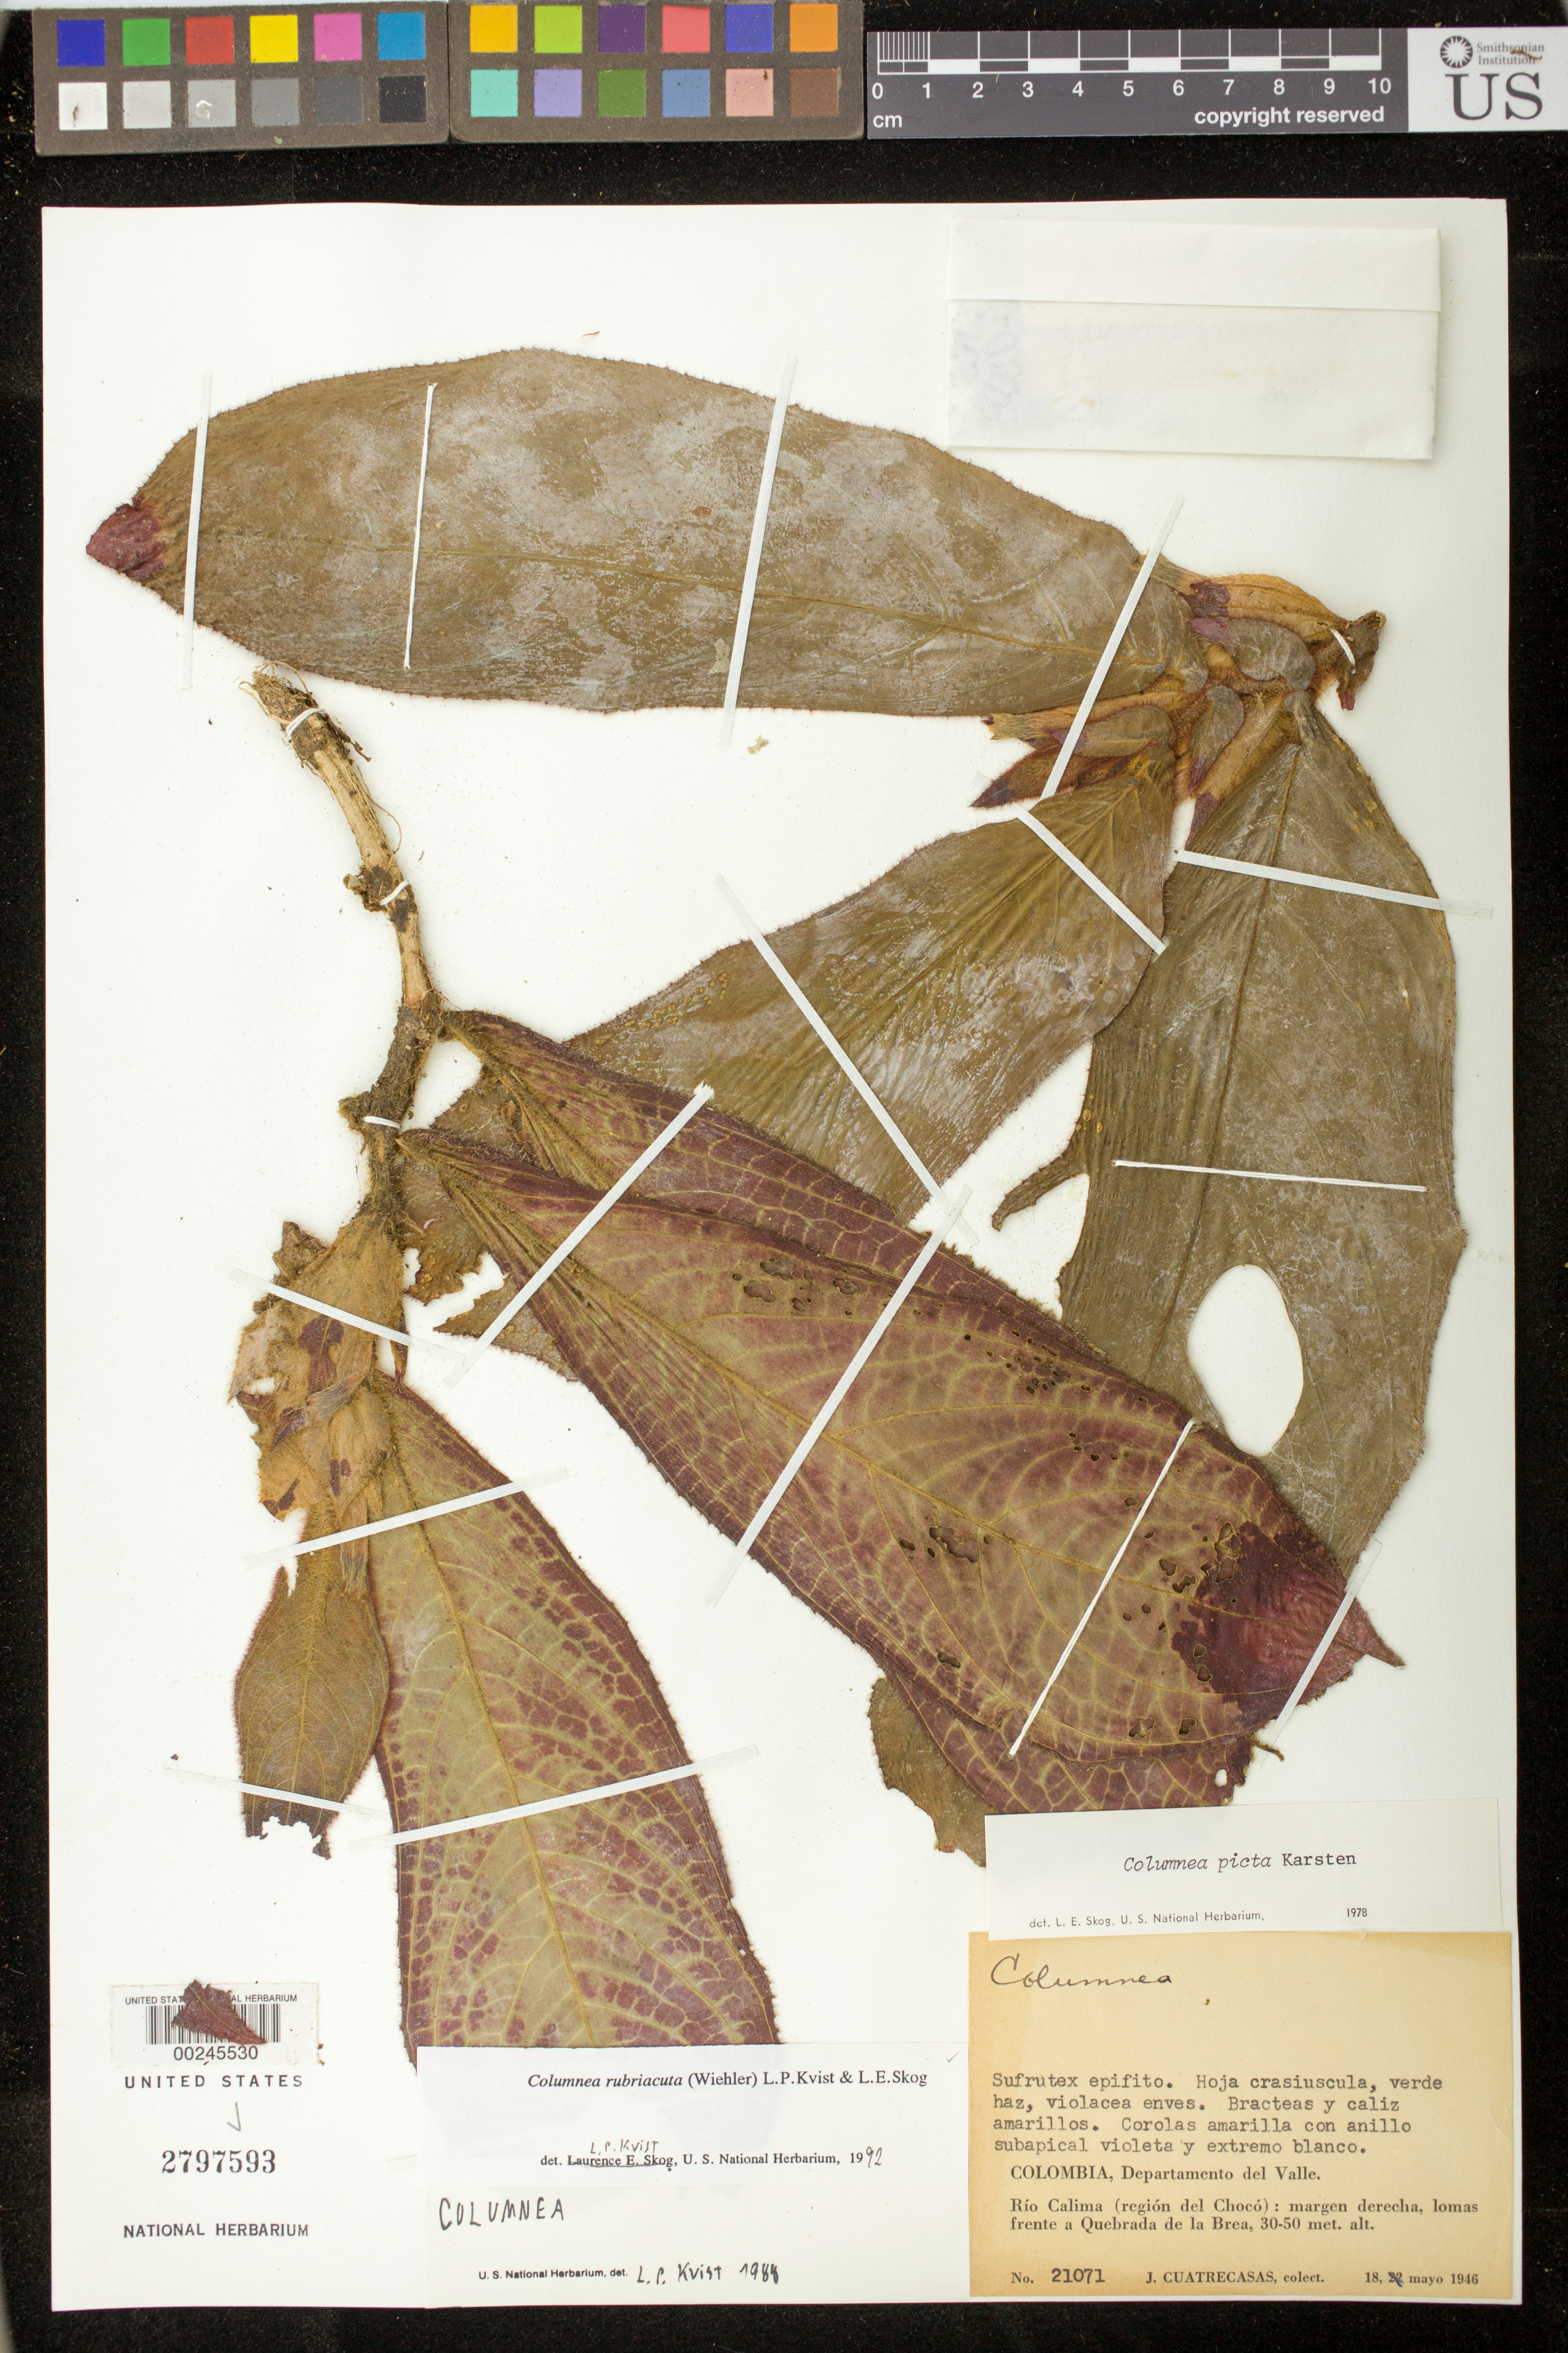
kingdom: Plantae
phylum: Tracheophyta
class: Magnoliopsida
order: Lamiales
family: Gesneriaceae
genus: Columnea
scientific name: Columnea rubriacuta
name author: (Wiehler) L.P. Kvist & L.E. Skog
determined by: Skog, Laurence E.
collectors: J. Cuatrecasas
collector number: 21071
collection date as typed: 18 May 1946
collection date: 1946-05-18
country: Colombia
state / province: Valle del Cauca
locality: Río Calima (región del Chocó): margen derecha, lomas frente a Quebrada de la Brea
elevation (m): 30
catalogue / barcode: US 2797593